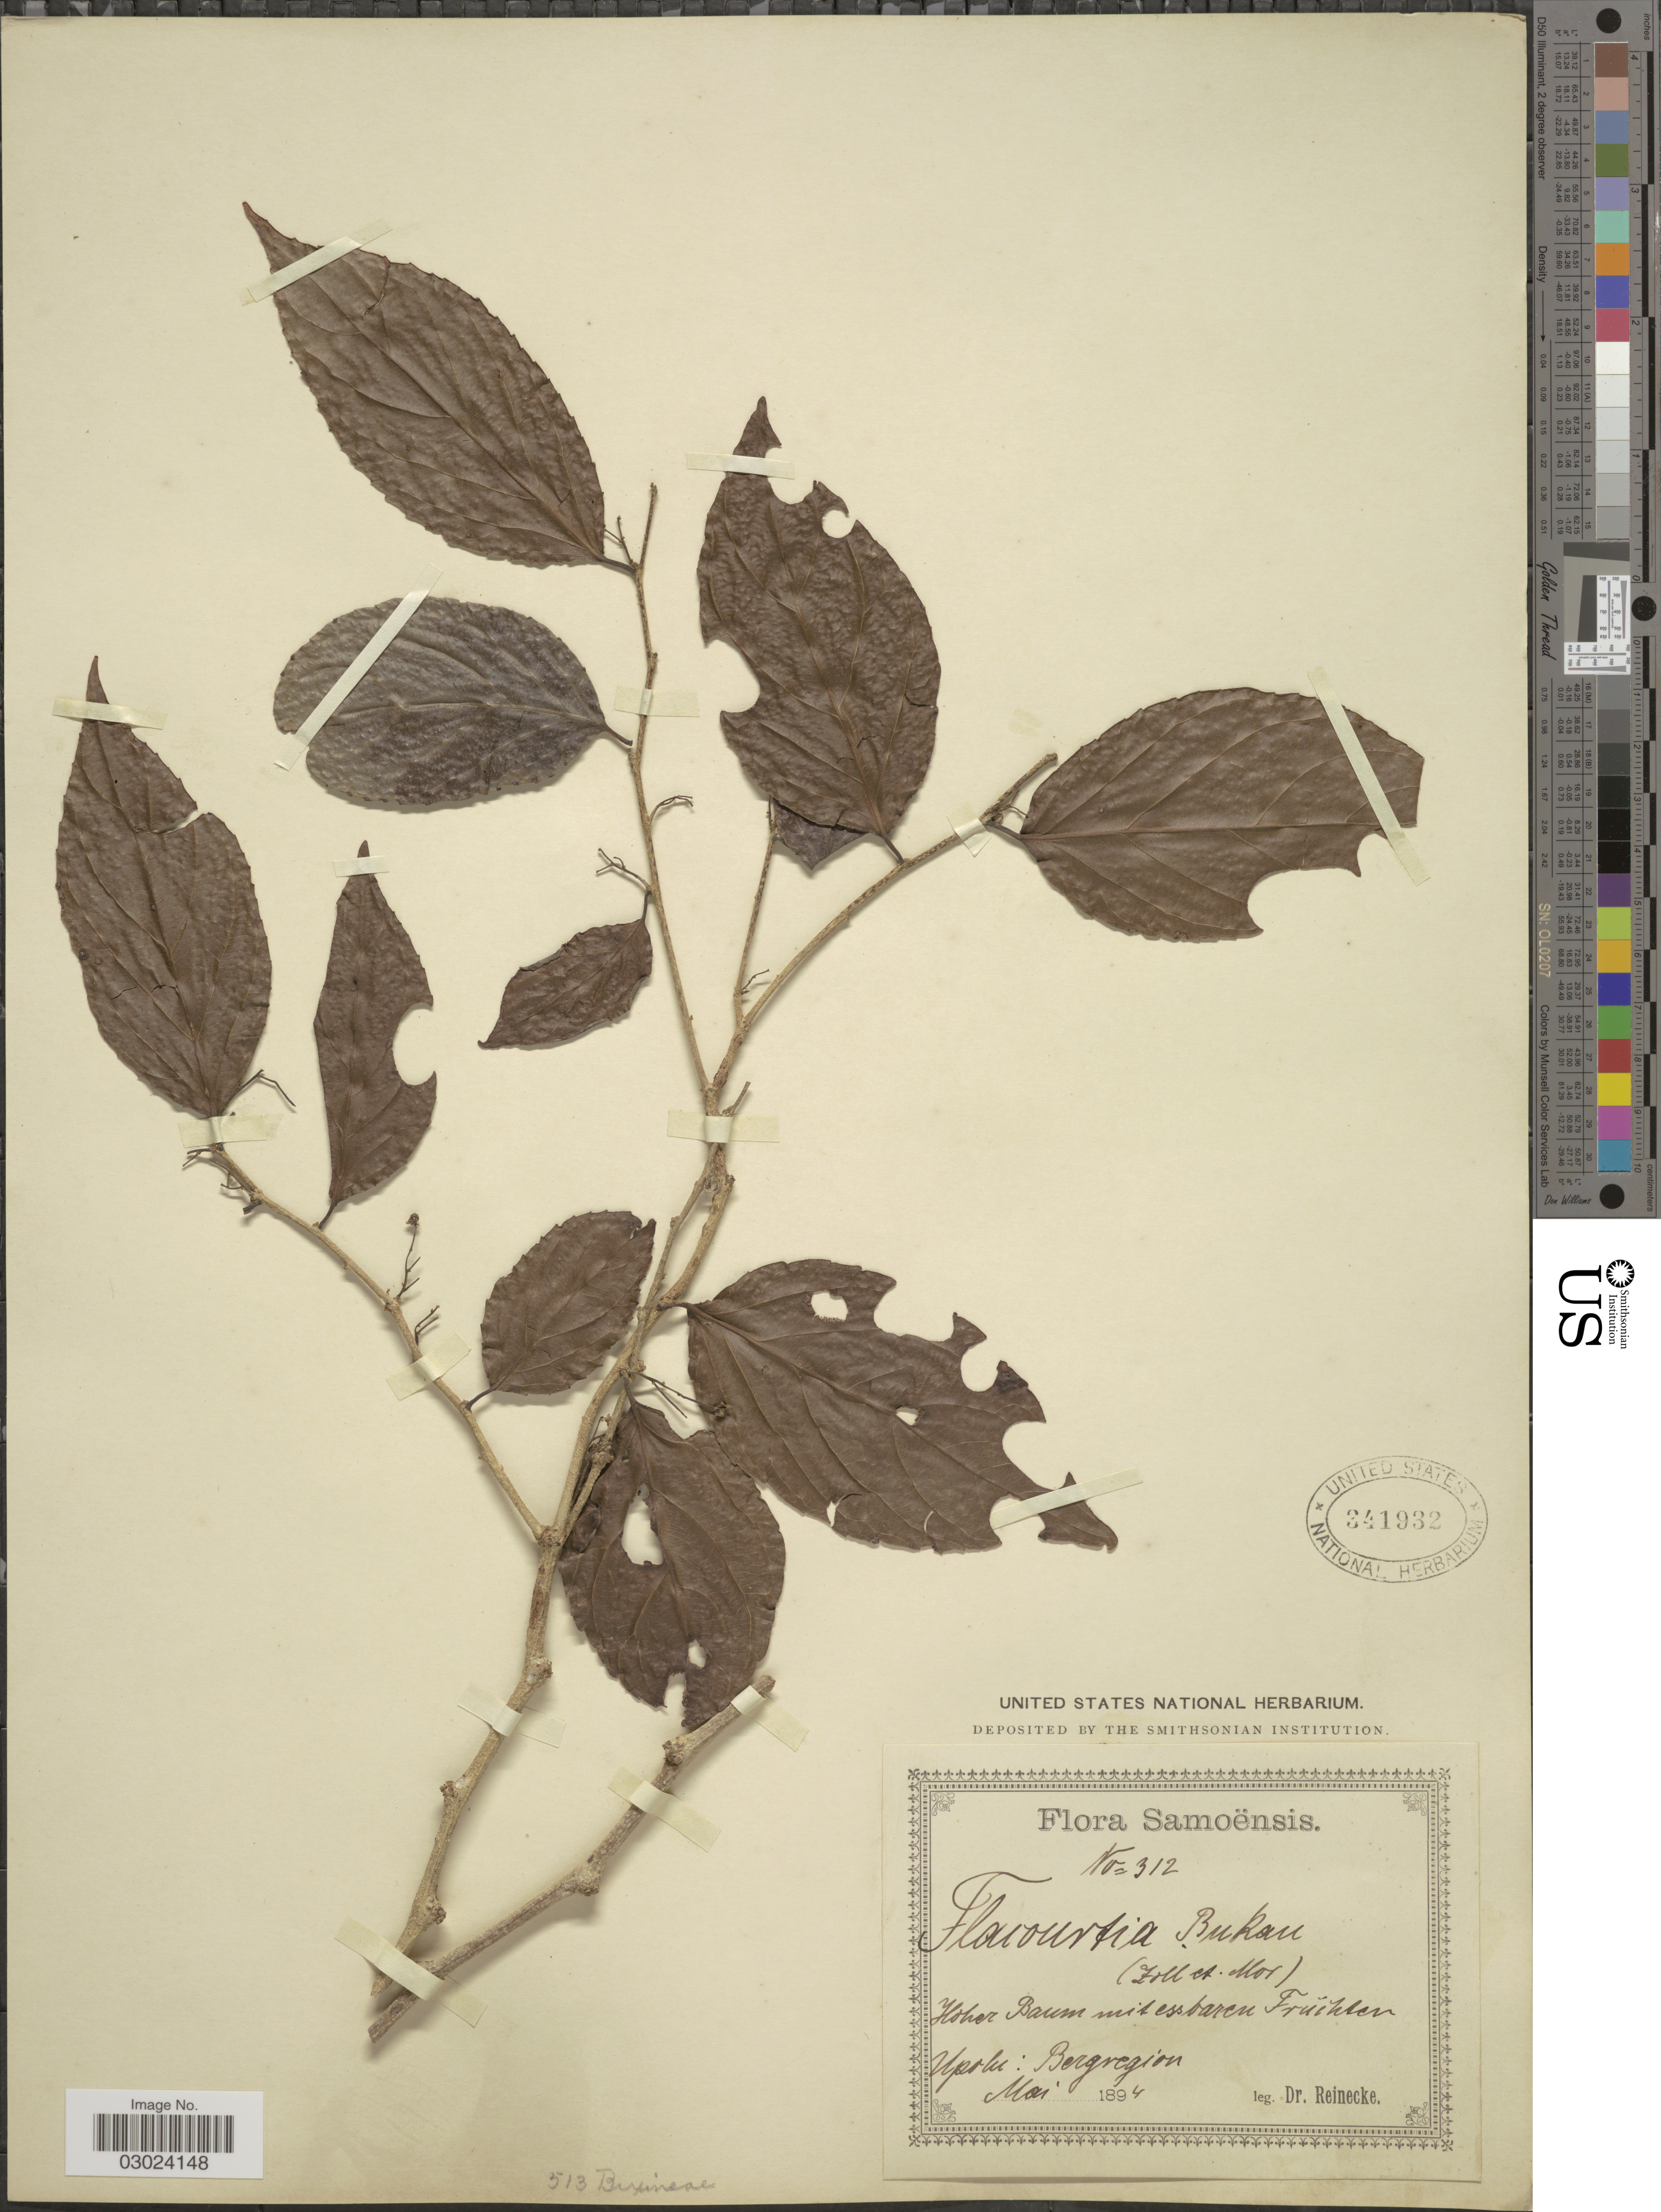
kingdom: Plantae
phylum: Tracheophyta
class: Magnoliopsida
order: Malpighiales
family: Salicaceae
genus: Flacourtia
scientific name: Flacourtia rukam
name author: Zoll. & Moritzi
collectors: -- Reinecke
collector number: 312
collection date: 1894-05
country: Samoa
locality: Samoënsis. Upolu: Bergregion.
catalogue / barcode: US 341932